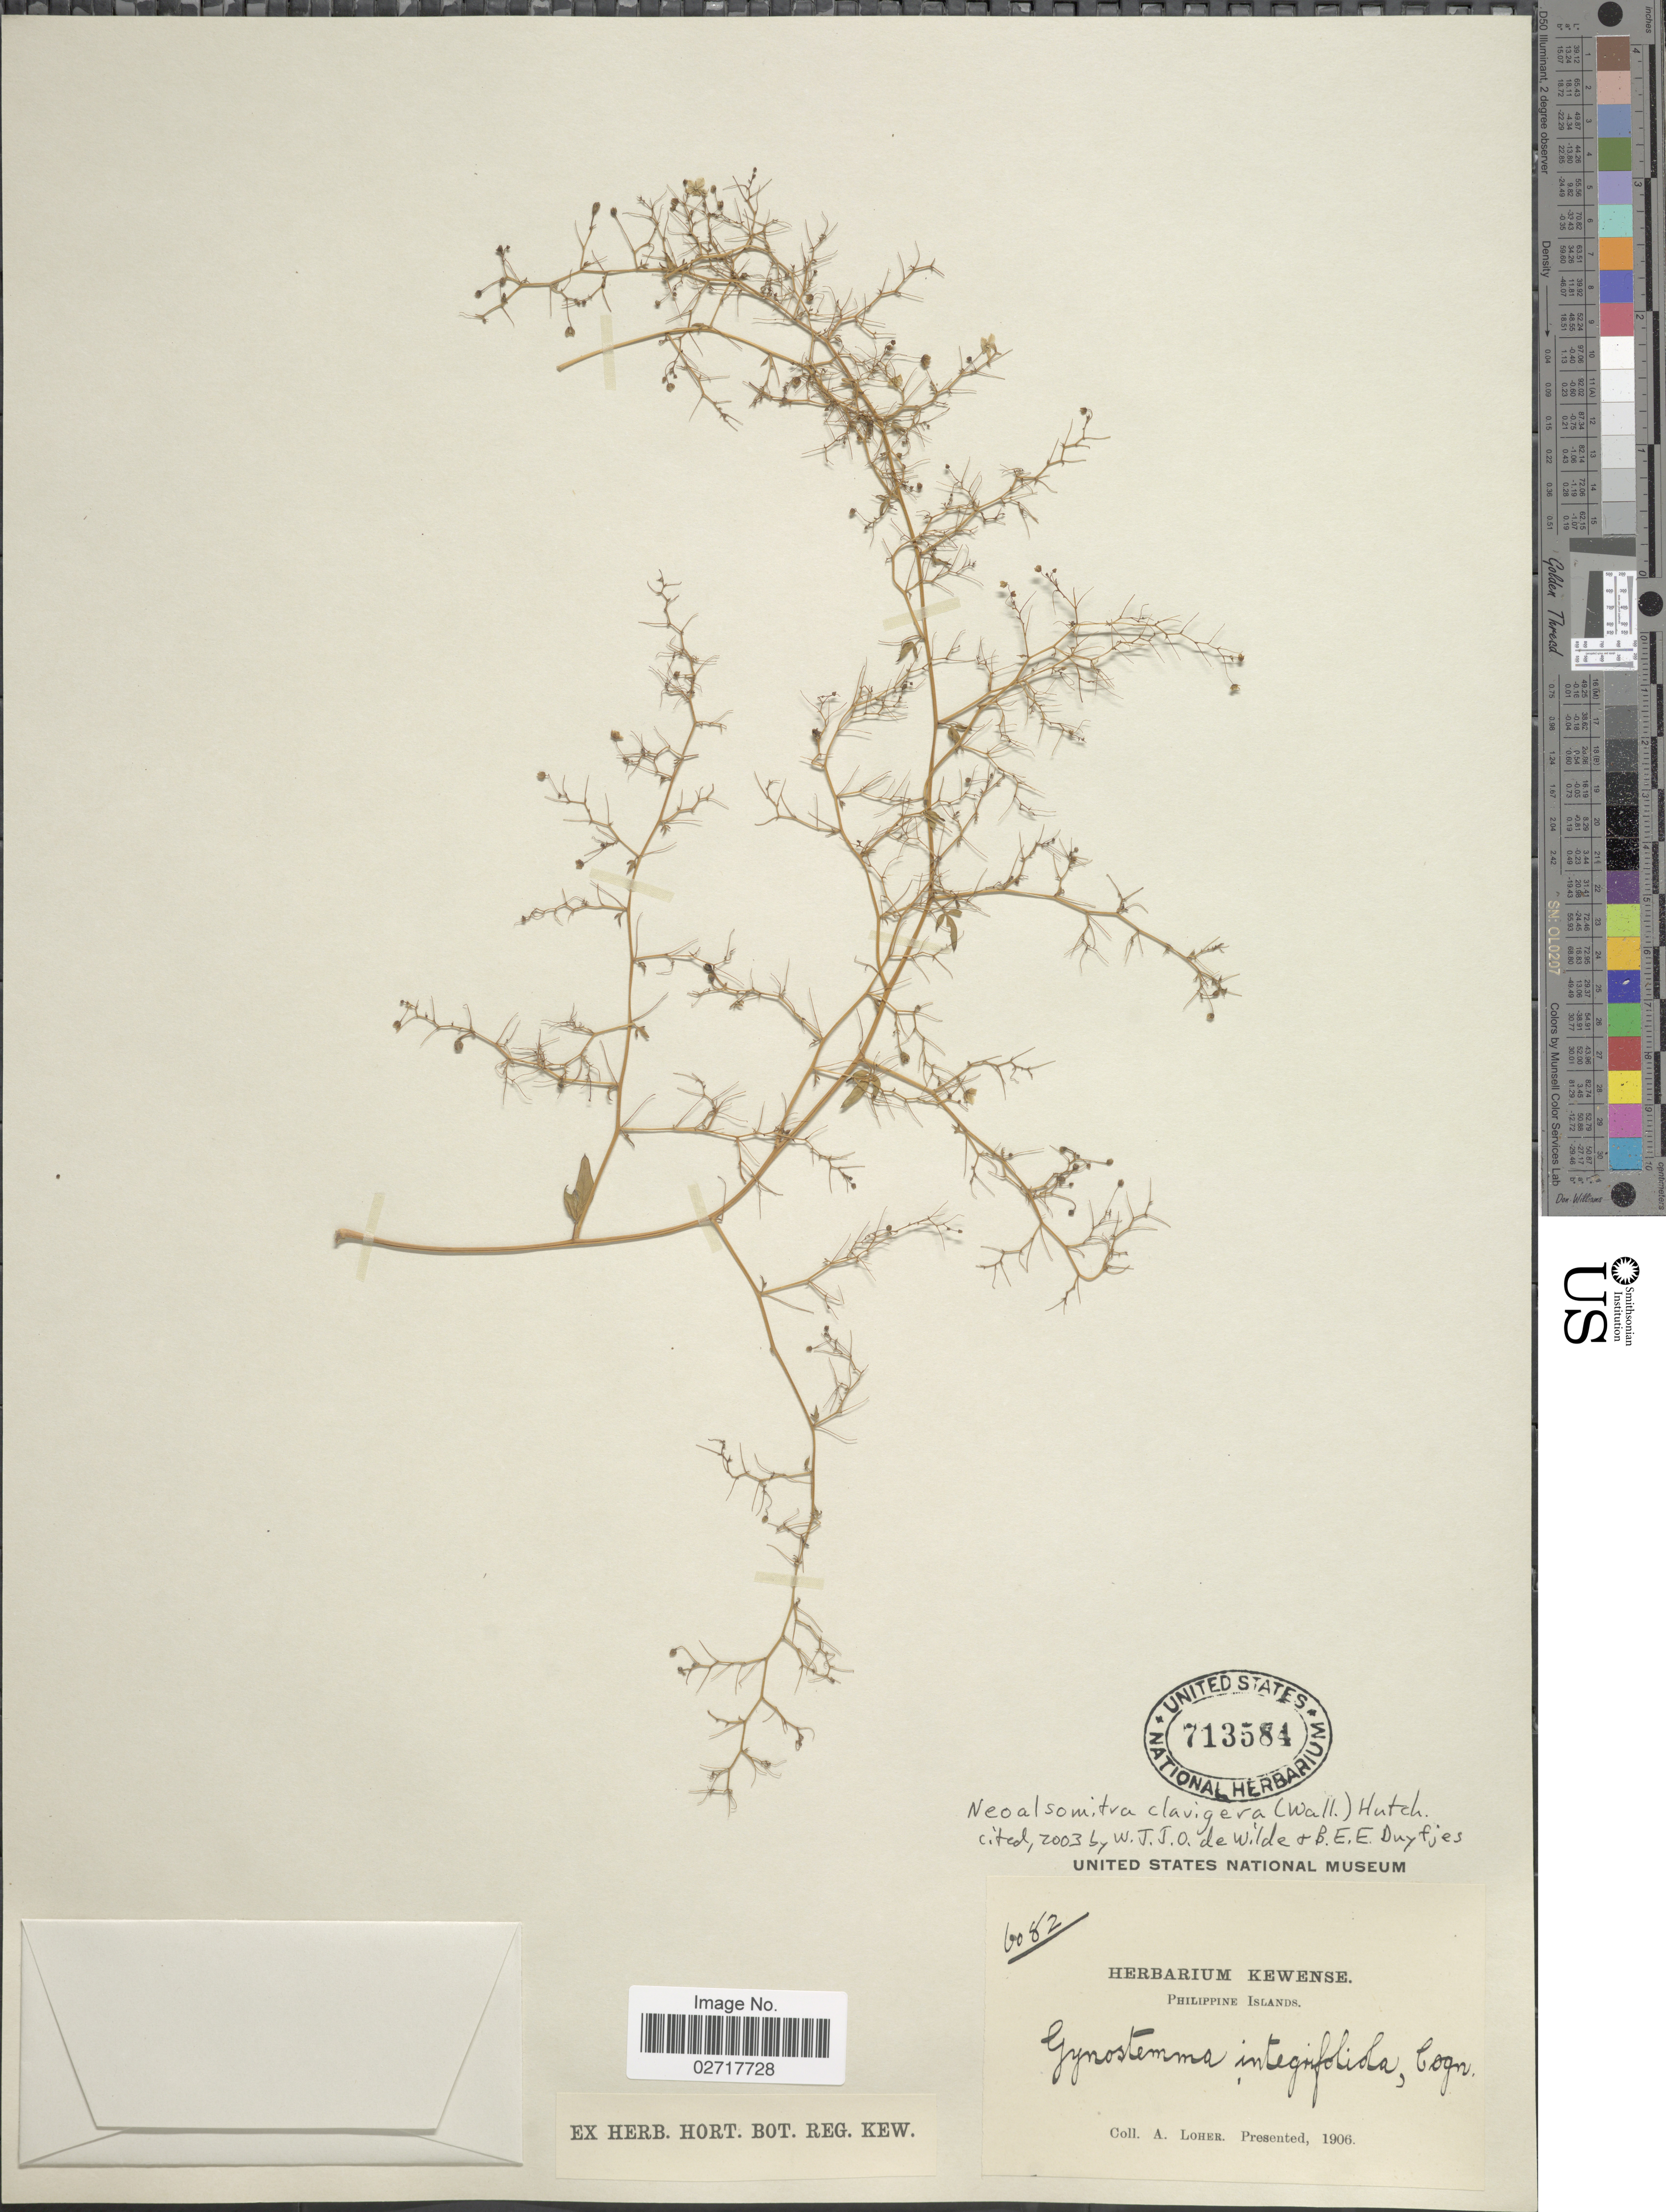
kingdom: Plantae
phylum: Tracheophyta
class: Magnoliopsida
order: Cucurbitales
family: Cucurbitaceae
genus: Neoalsomitra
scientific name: Neoalsomitra clavigera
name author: (M. Roem.) Hutch.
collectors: A. Loher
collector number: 6082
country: Philippines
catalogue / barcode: US 713584